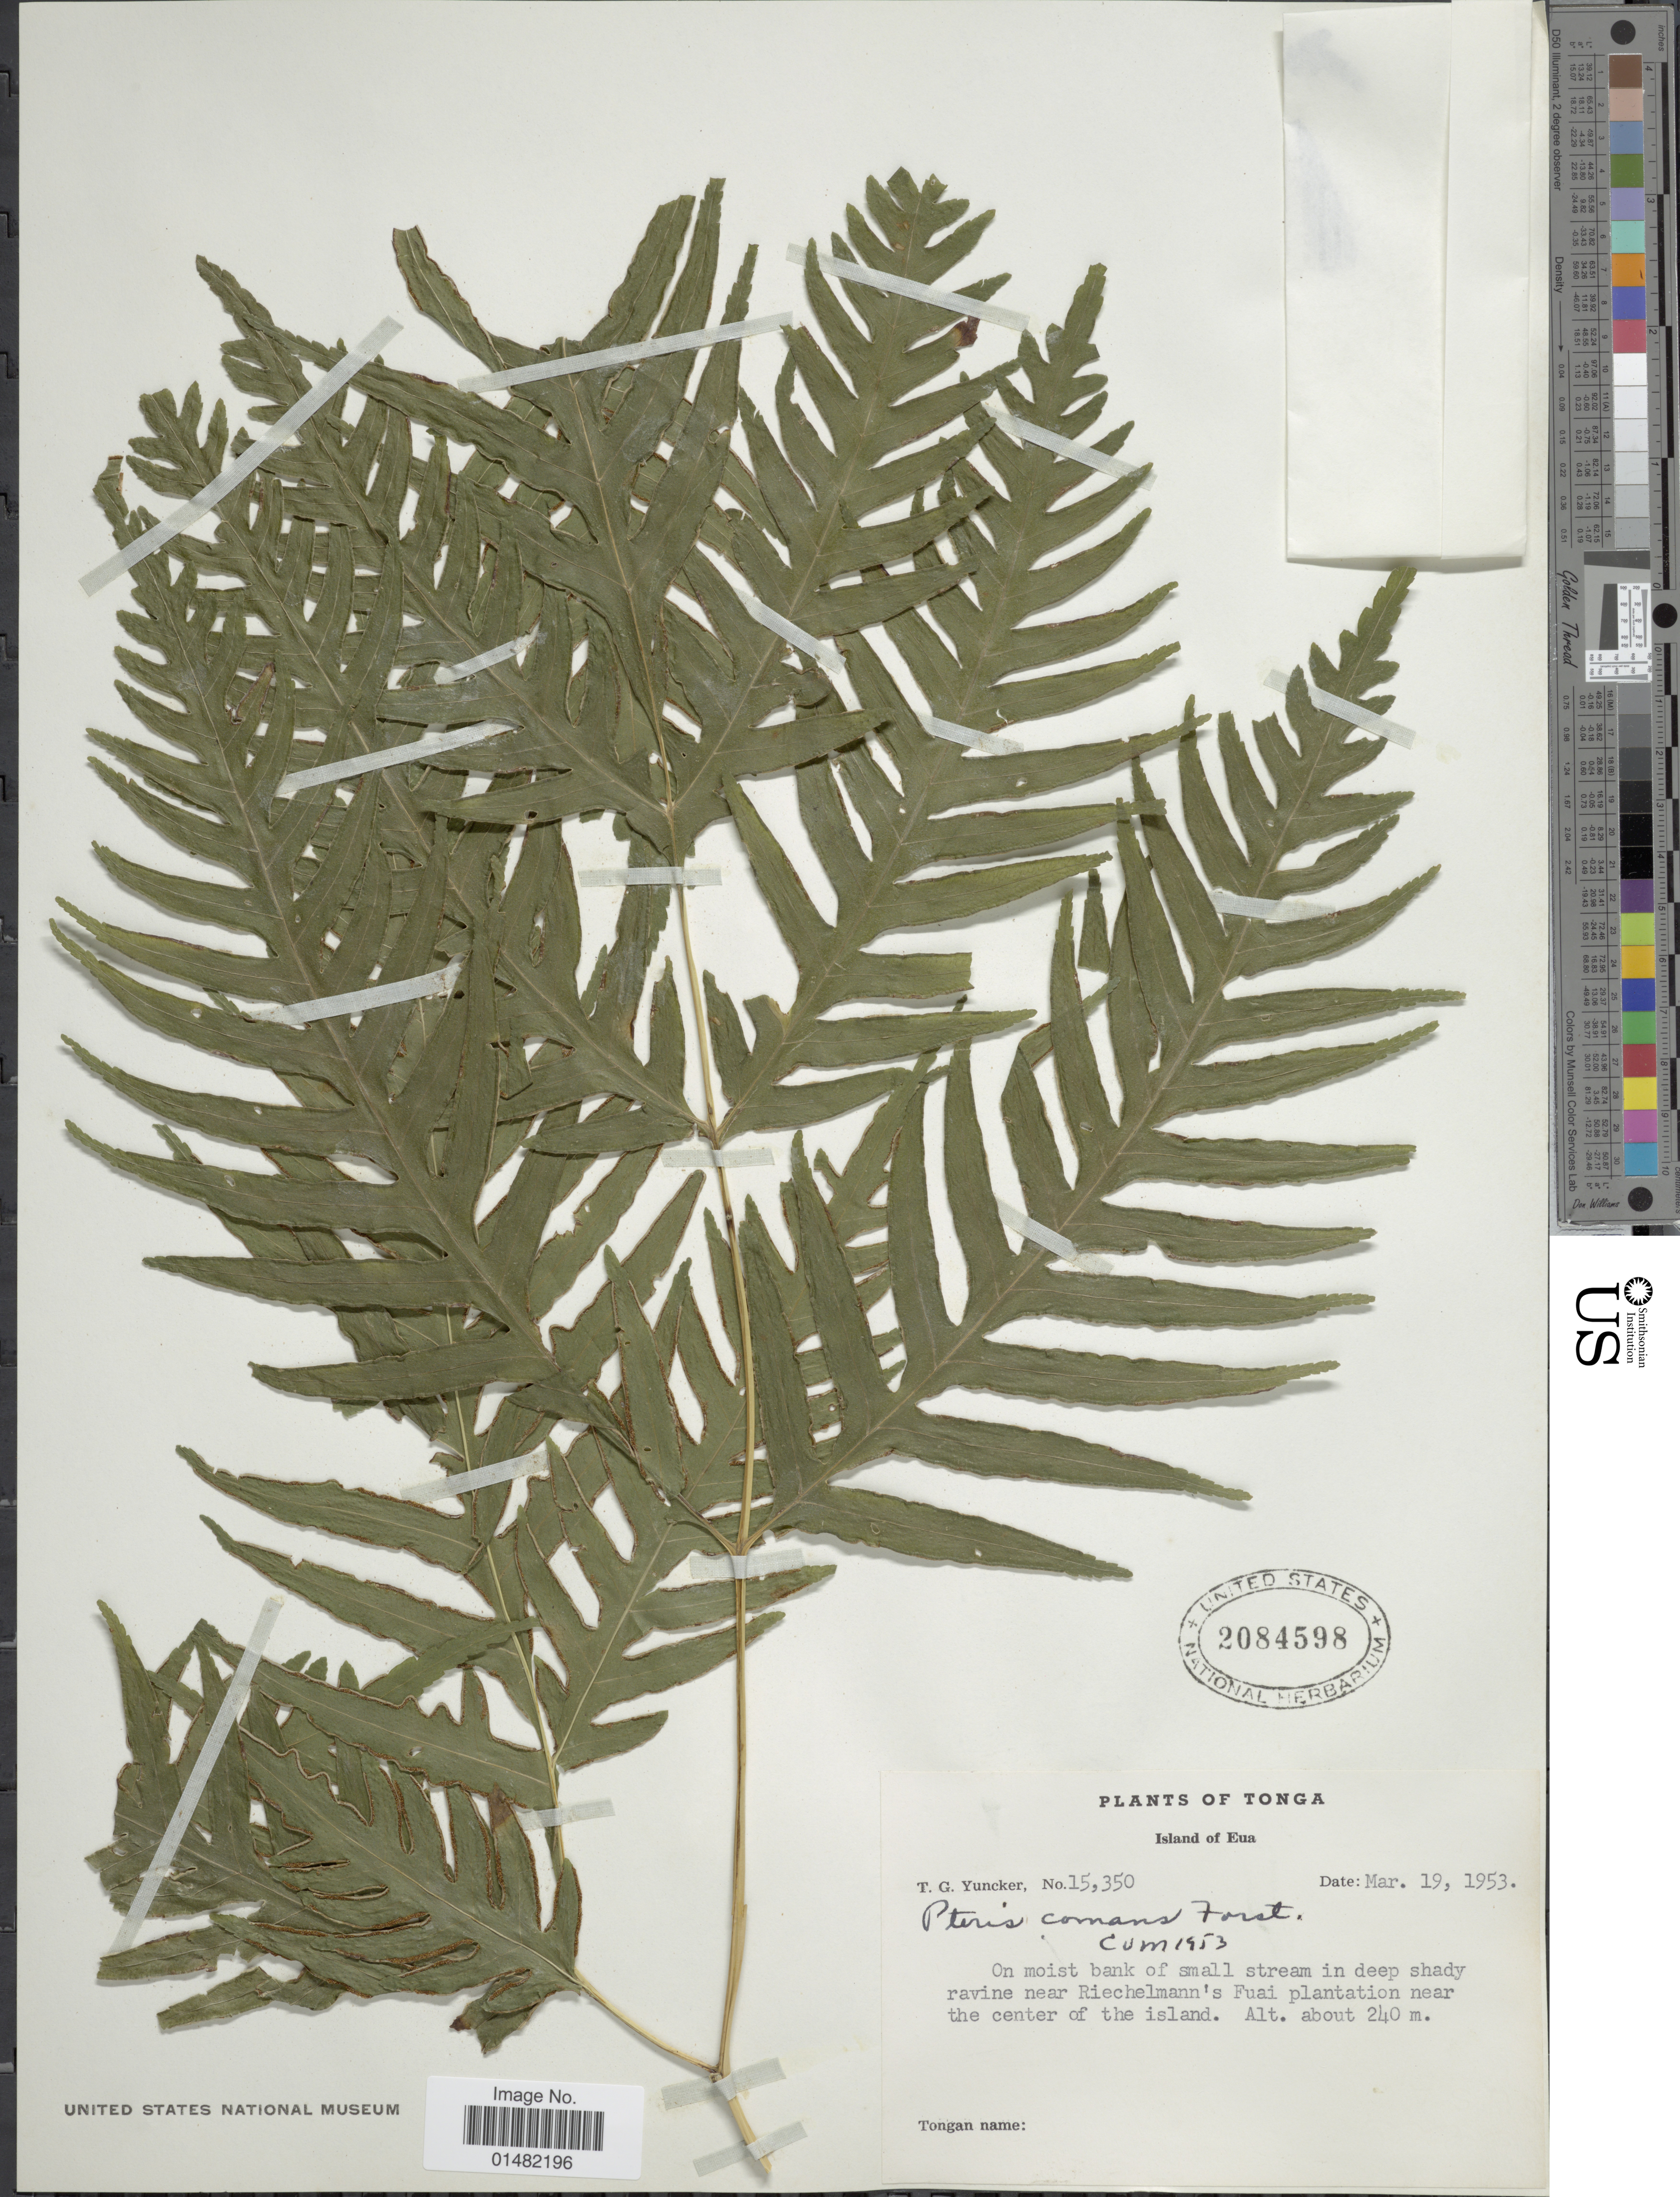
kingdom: Plantae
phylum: Tracheophyta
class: Polypodiopsida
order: Polypodiales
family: Pteridaceae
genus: Pteris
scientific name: Pteris comans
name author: G. Forst.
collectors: T. G. Yuncker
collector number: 15350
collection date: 1953-03-19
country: Tonga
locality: Island of Eua, on moist bank of small stream in deep shady ravine near Riechelmann's Fuai plantation near the center of the island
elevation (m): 240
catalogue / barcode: US 2084598